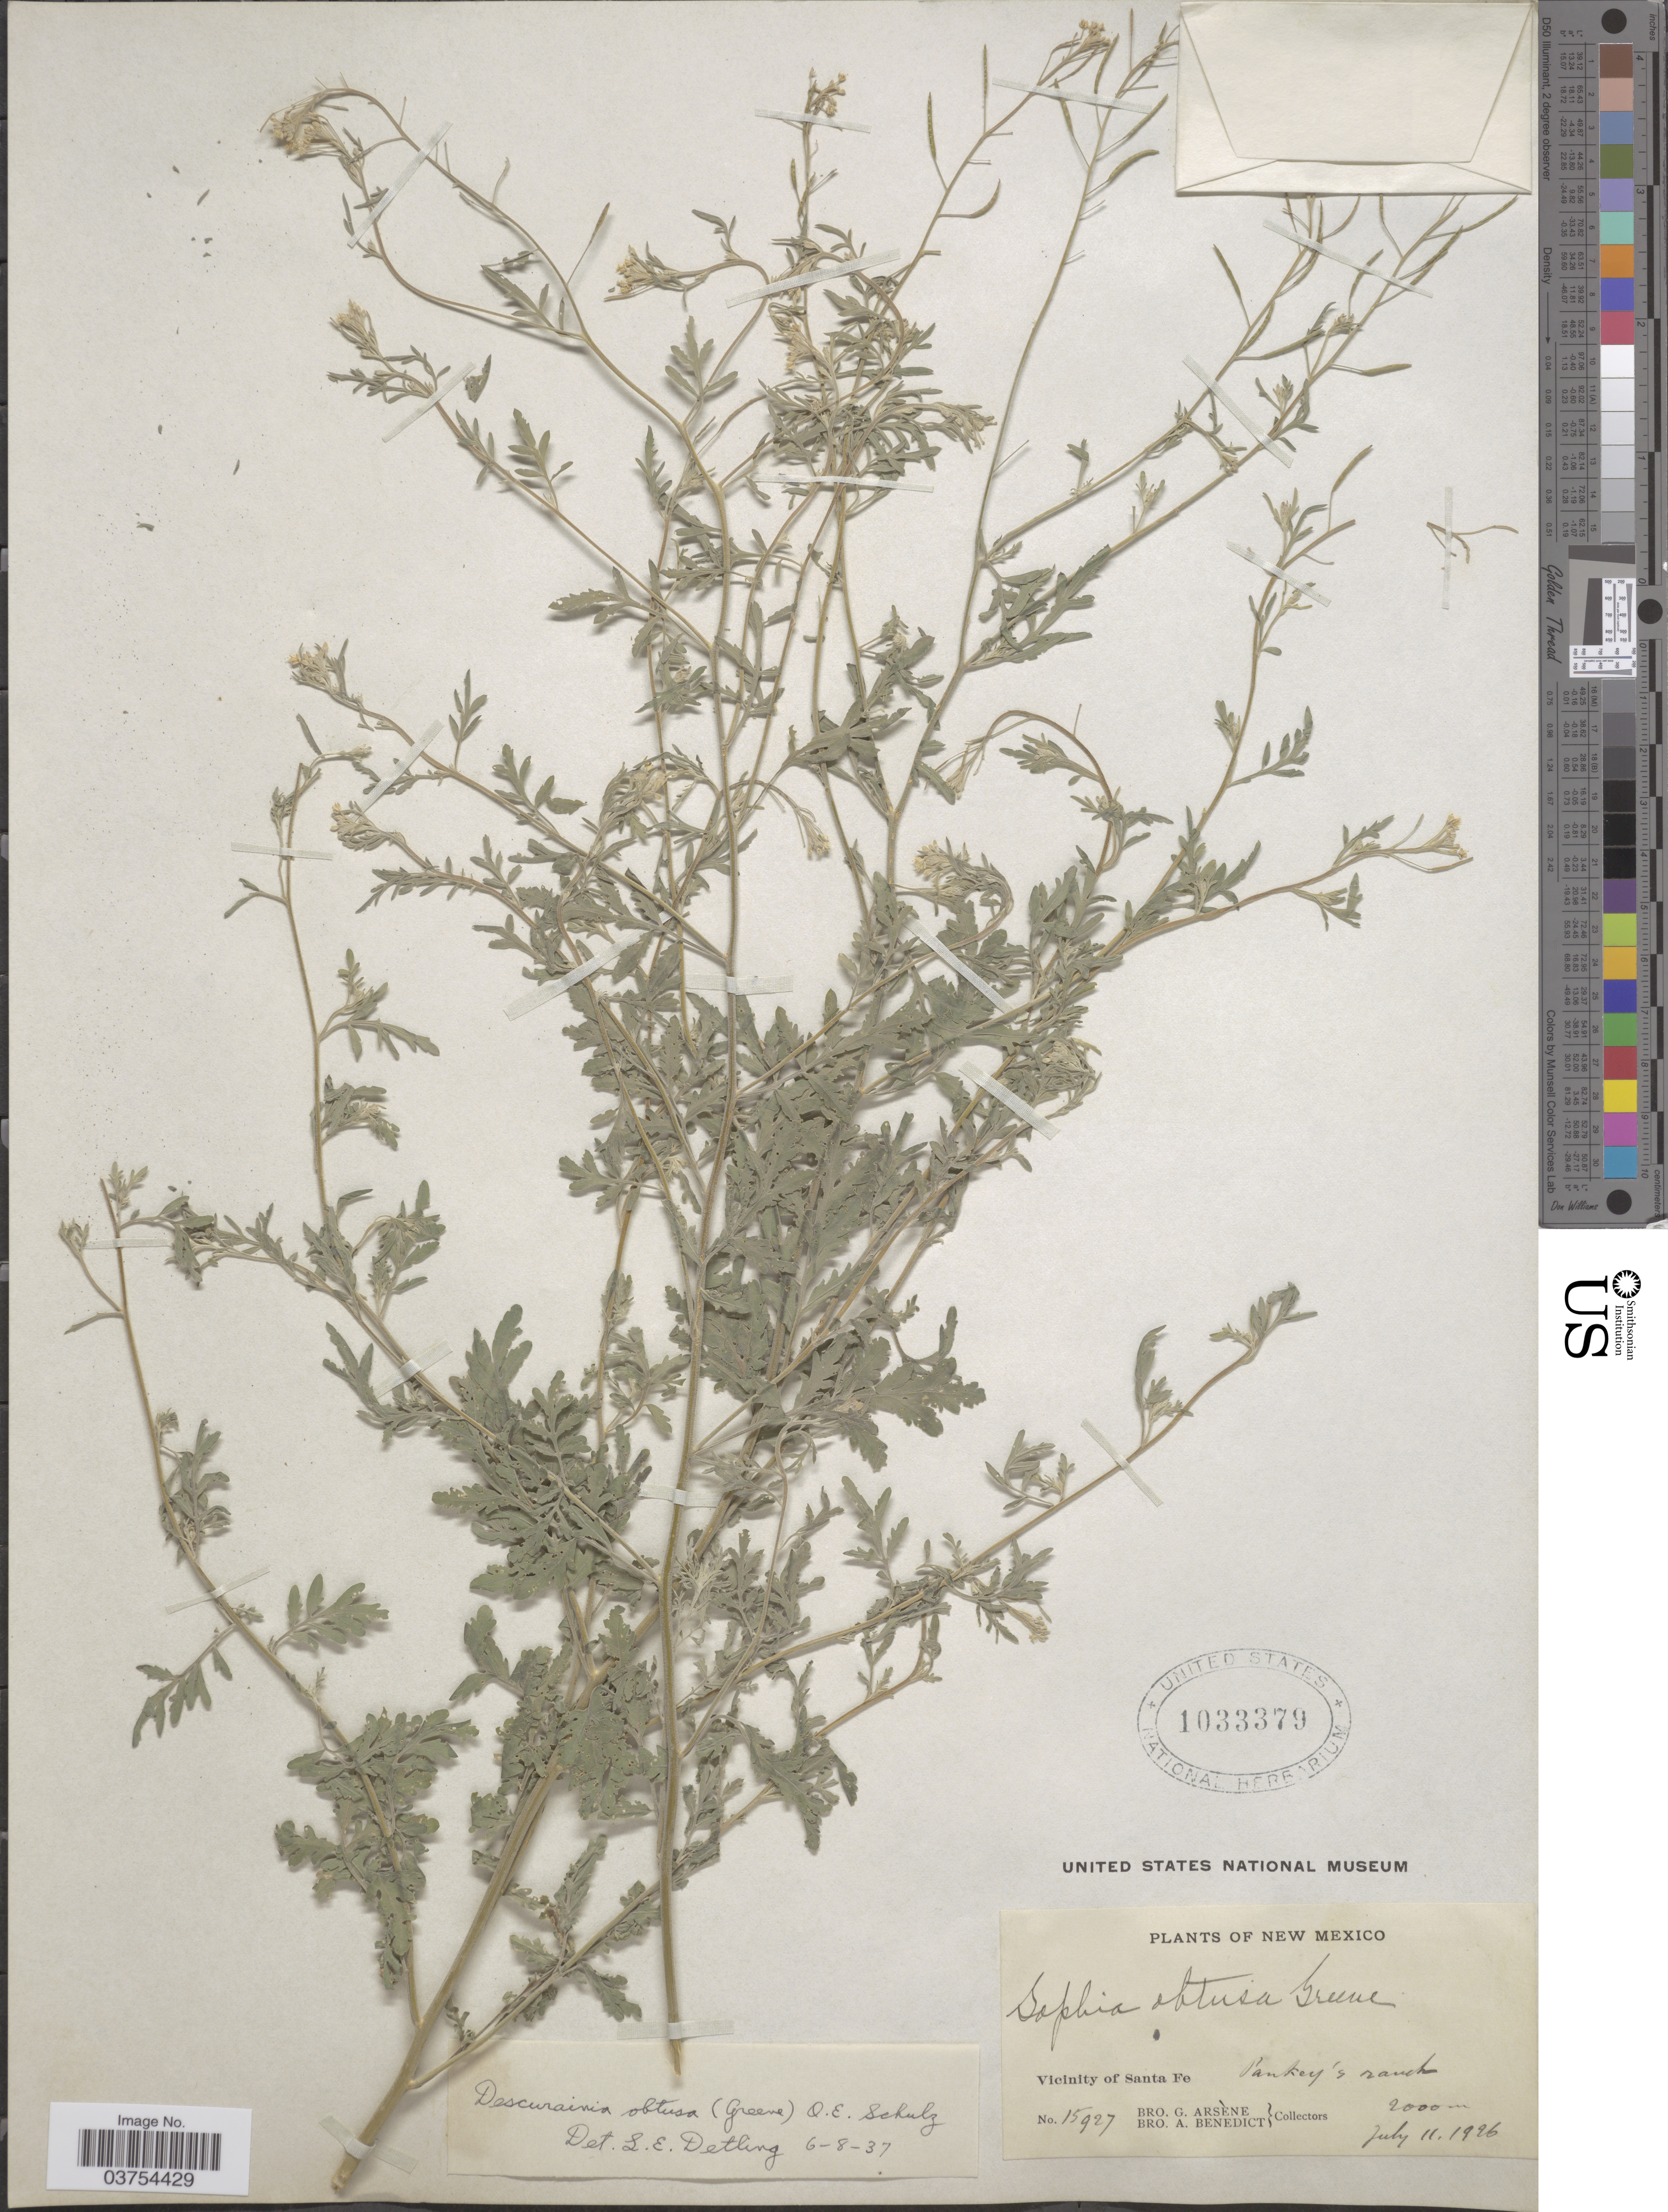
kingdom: Plantae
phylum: Tracheophyta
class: Magnoliopsida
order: Brassicales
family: Brassicaceae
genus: Descurainia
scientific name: Descurainia obtusa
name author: (Greene & C.A. Mey.) O.E. Schulz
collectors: Bro. G. Arsène & Bro. A. Benedict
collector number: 15927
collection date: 1926-07-11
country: United States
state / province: New Mexico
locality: Vicinity of Santa Fe. Pankey's ranch.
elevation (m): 2000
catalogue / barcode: US 1033379